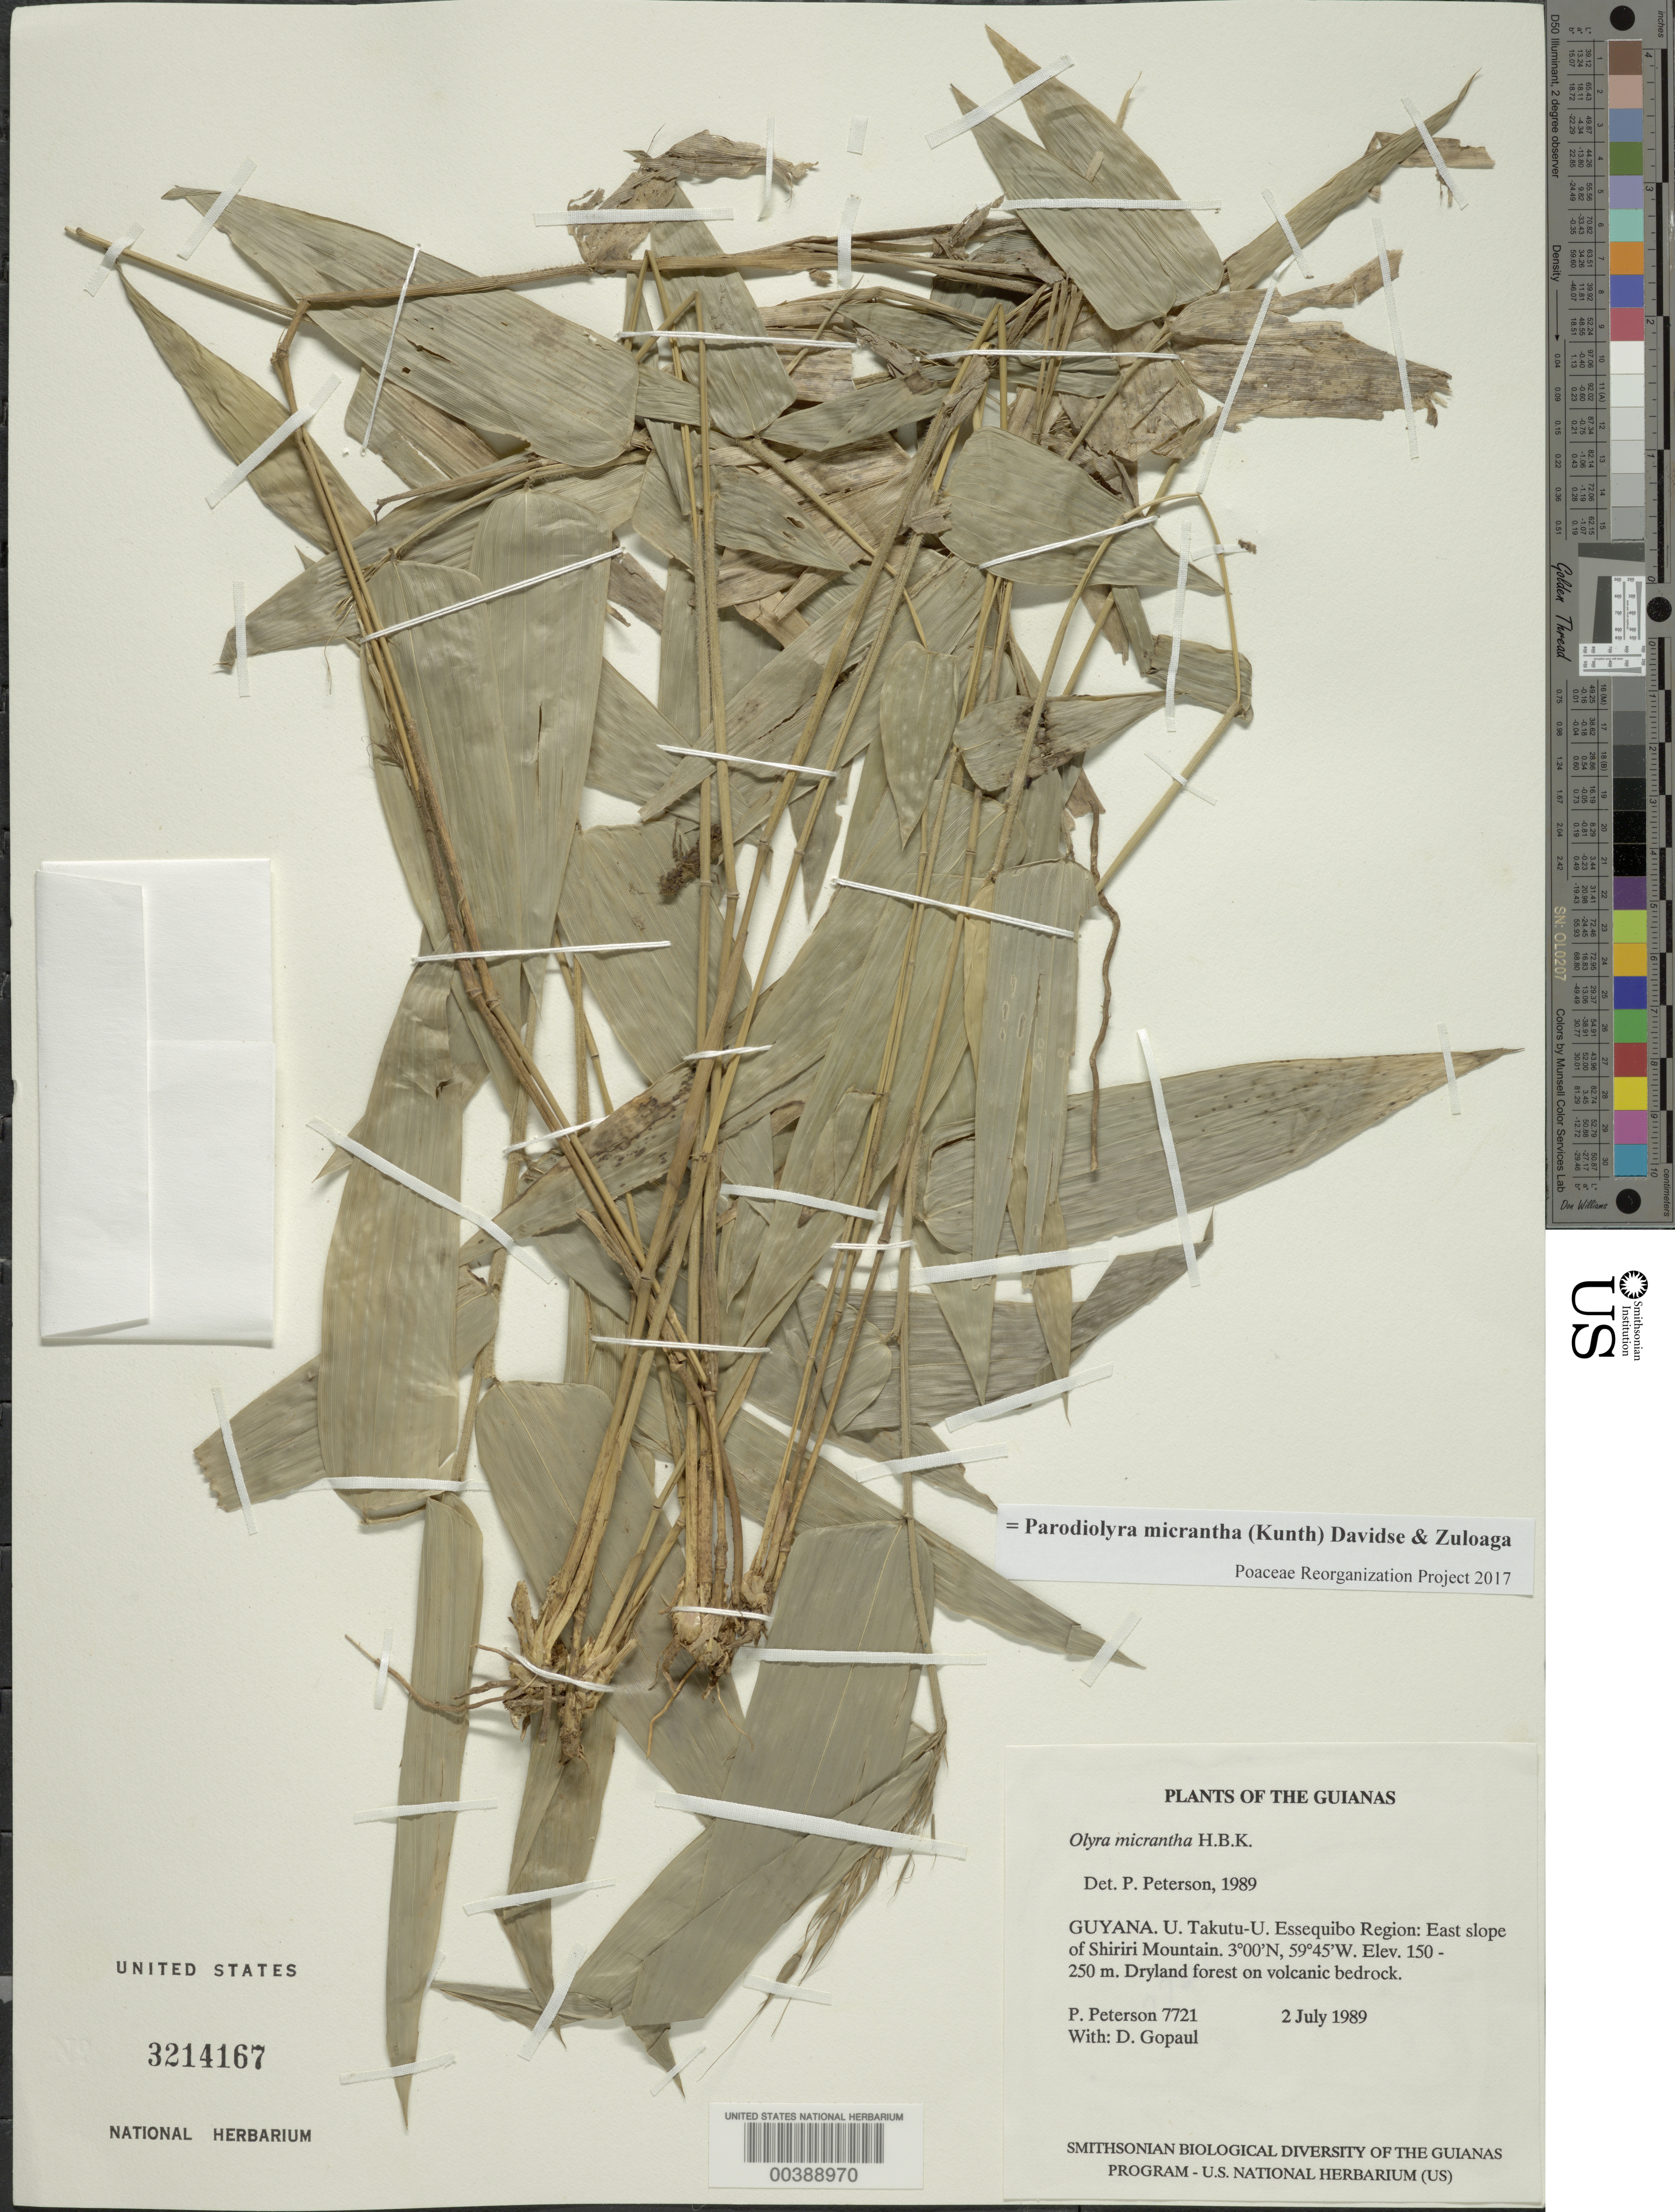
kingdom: Plantae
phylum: Tracheophyta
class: Liliopsida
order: Poales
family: Poaceae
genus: Parodiolyra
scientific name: Parodiolyra micrantha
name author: (Kunth) Davidse & Zuloaga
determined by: Poaceae Reorganization Project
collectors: P. M. Peterson & D. Gopaul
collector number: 7721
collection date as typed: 02 Jul 1980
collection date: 1980-07-02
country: Guyana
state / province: U. Takutu-U. Essequibo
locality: E slope of shiriri mountain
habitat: Dryland forest on volcanic bedrock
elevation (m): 150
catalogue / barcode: US 3214167